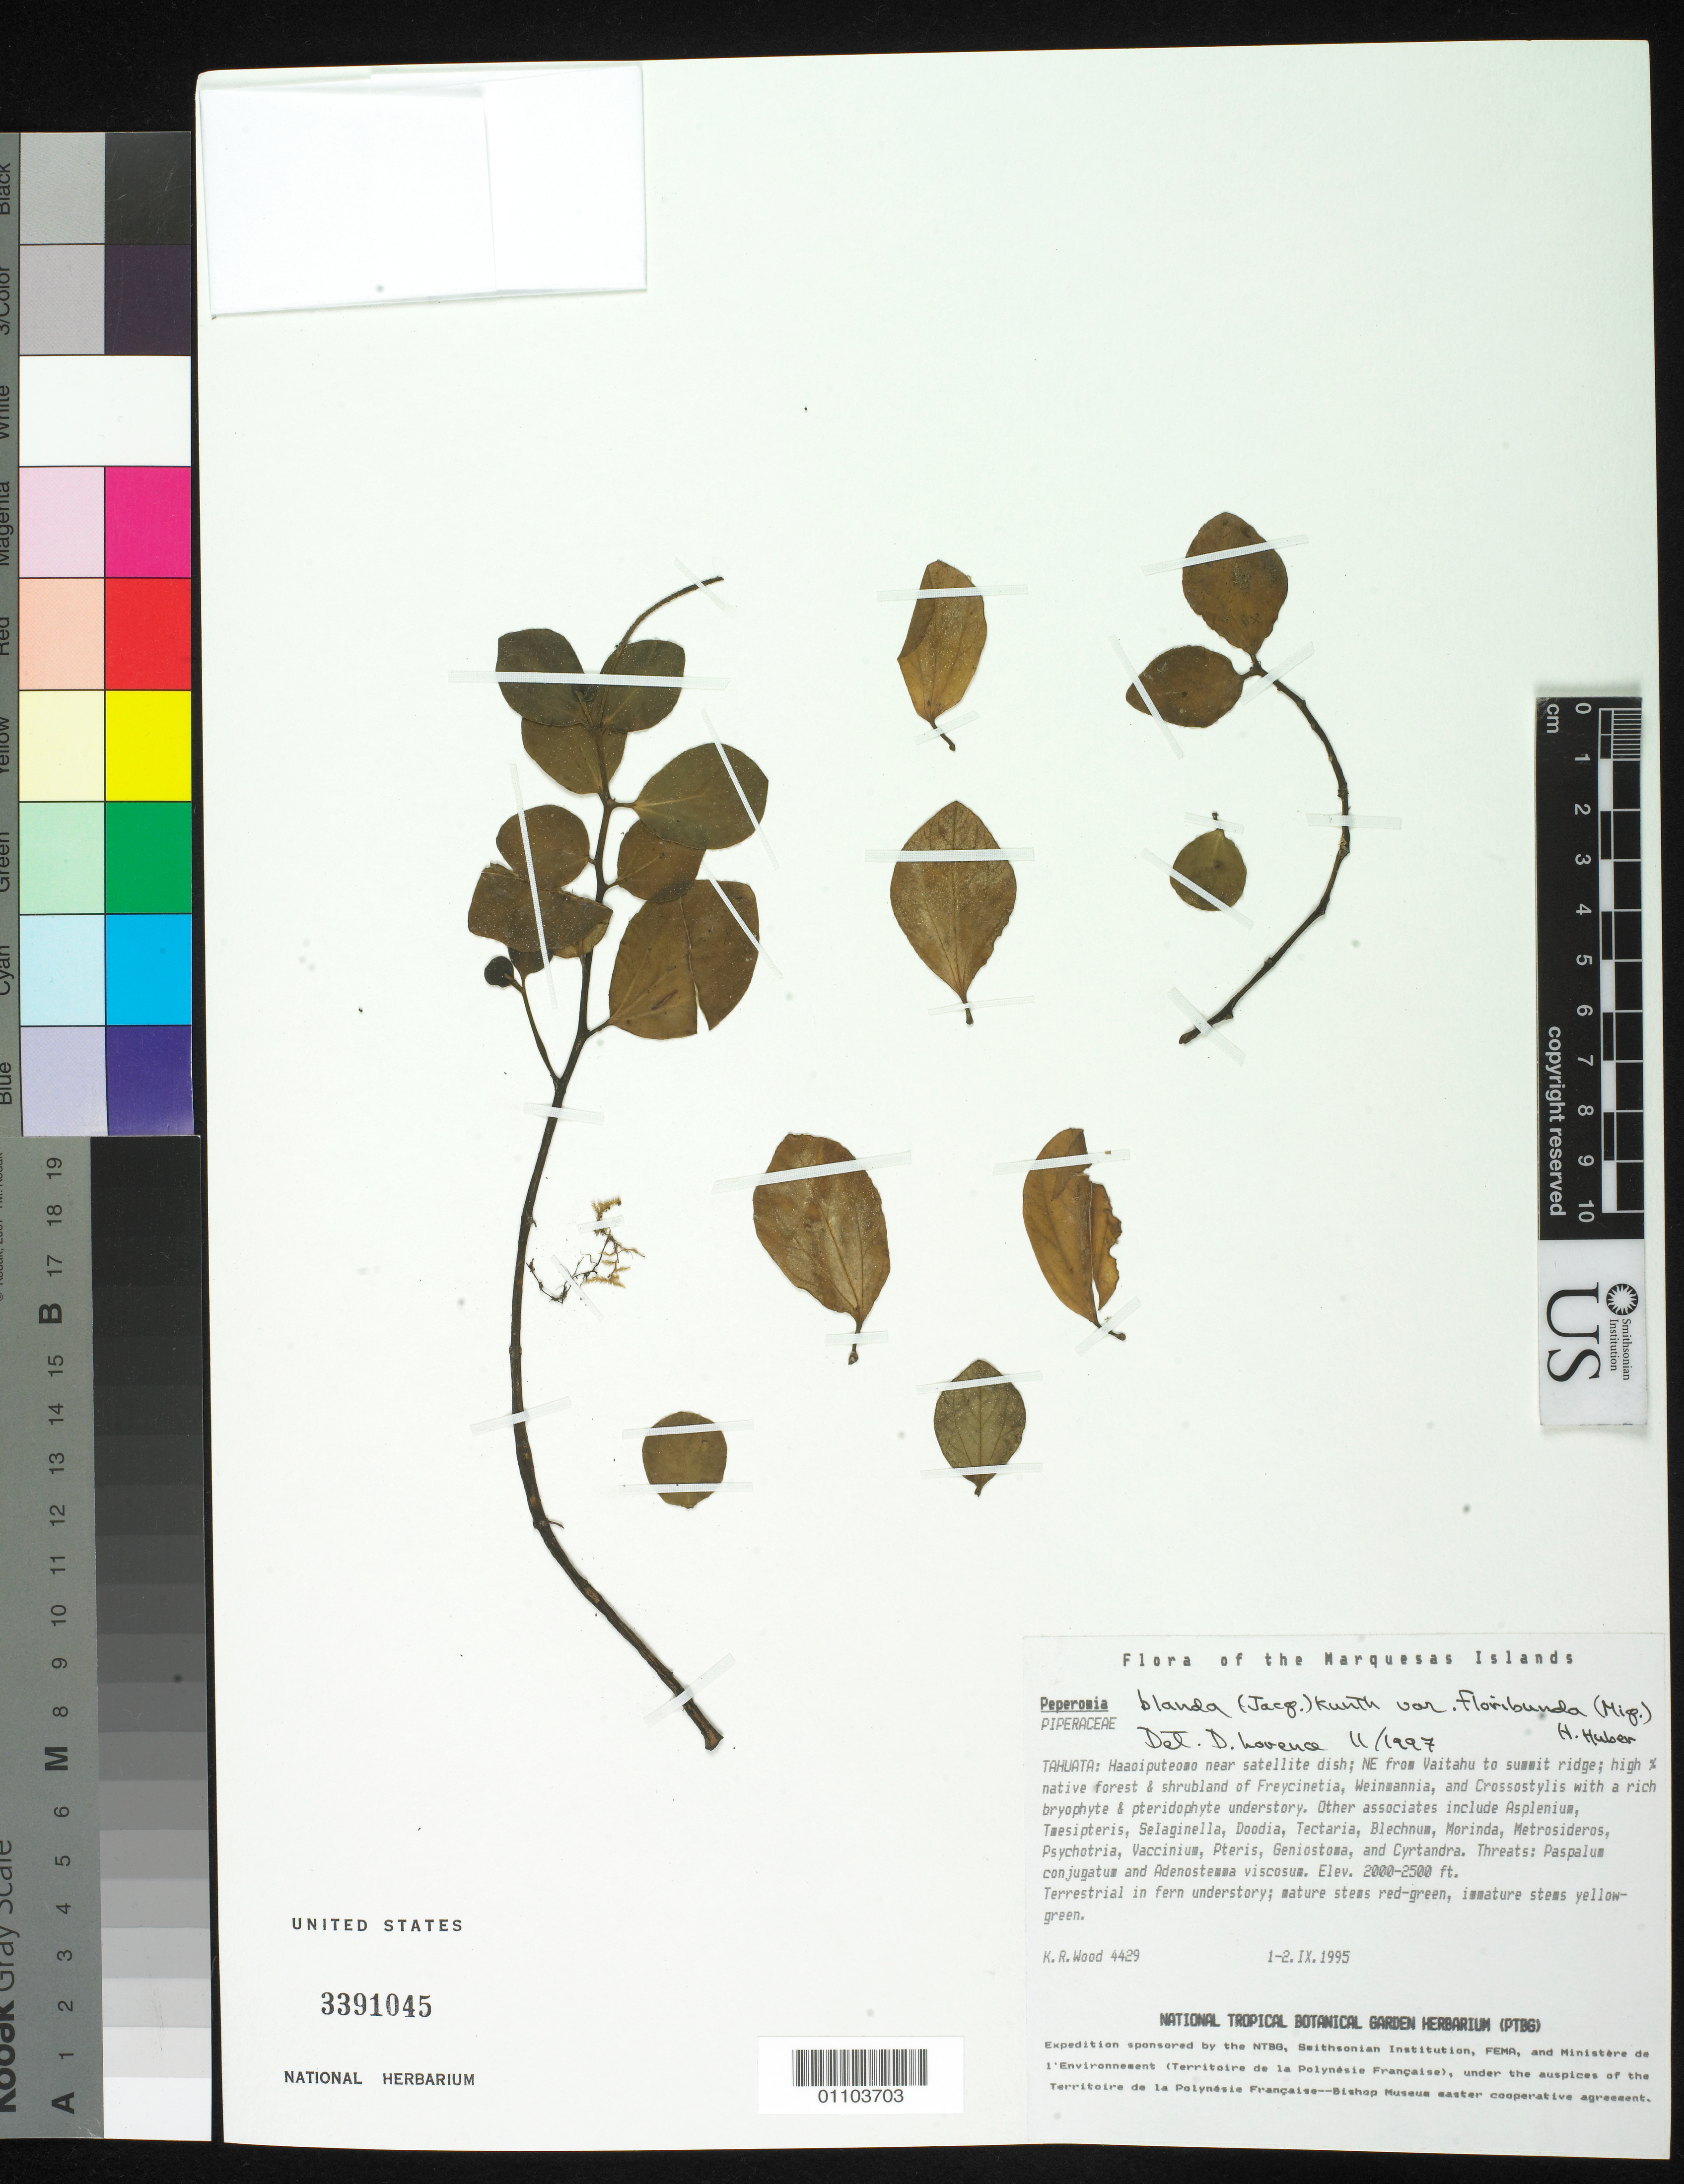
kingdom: Plantae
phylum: Tracheophyta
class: Magnoliopsida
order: Piperales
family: Piperaceae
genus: Peperomia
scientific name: Peperomia leptostachya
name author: Hook. & Arn.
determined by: Wagner, W. L., (BOT), Smithsonian Institution - National Museum of Natural History (UNITED STATES)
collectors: K. R. Wood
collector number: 4429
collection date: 1995-09-01/1995-09-02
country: French Polynesia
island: Tahuata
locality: Haaoiputeoma, near satelite dish, NE from Vaitahu to summit ridge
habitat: Freycinetia - Weinmannia w/ Crossostylis; high % native forest & shrubland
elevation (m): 610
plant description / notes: Paspalum conjugatum, Adenostemma viscosum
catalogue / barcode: US 3391045